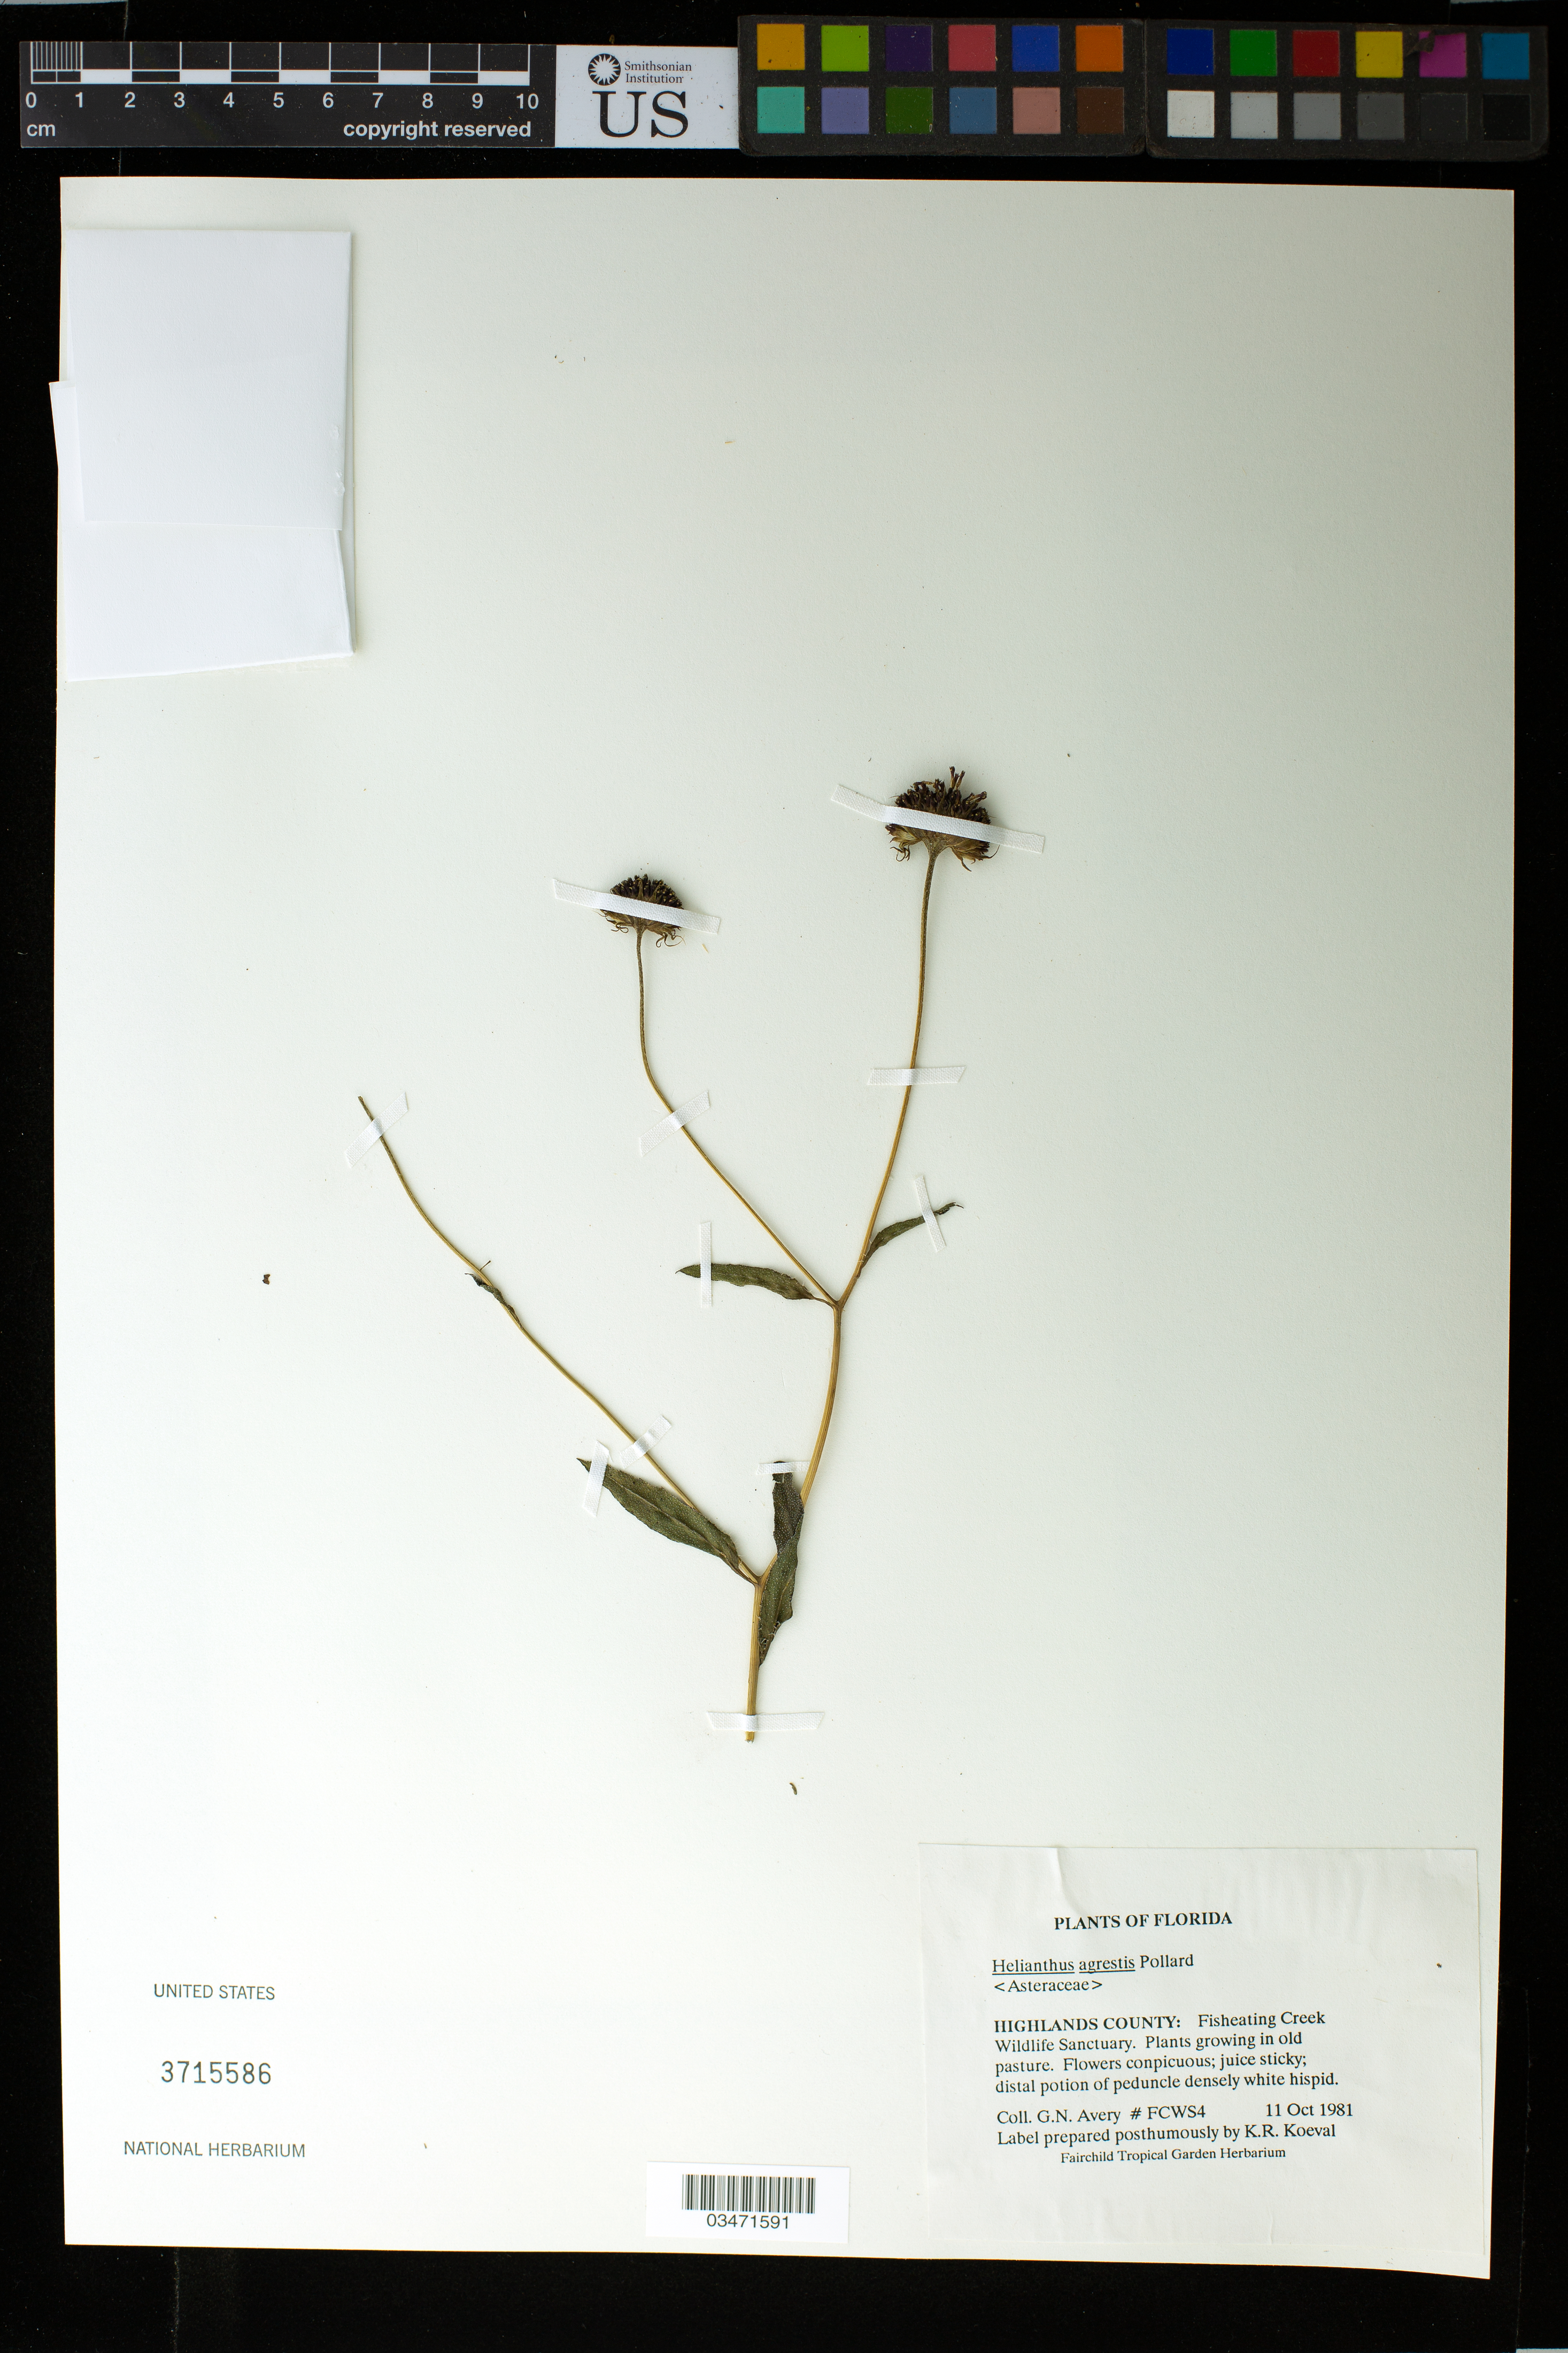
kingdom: Plantae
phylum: Tracheophyta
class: Magnoliopsida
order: Asterales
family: Asteraceae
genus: Helianthus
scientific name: Helianthus agrestis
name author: Pollard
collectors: G. N. Avery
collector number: FCWS4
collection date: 1981-10-11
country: United States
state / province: Florida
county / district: Highlands County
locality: Fisheating Creek Wildlife Sanctuary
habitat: Growing in old pasture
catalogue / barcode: US 3715586